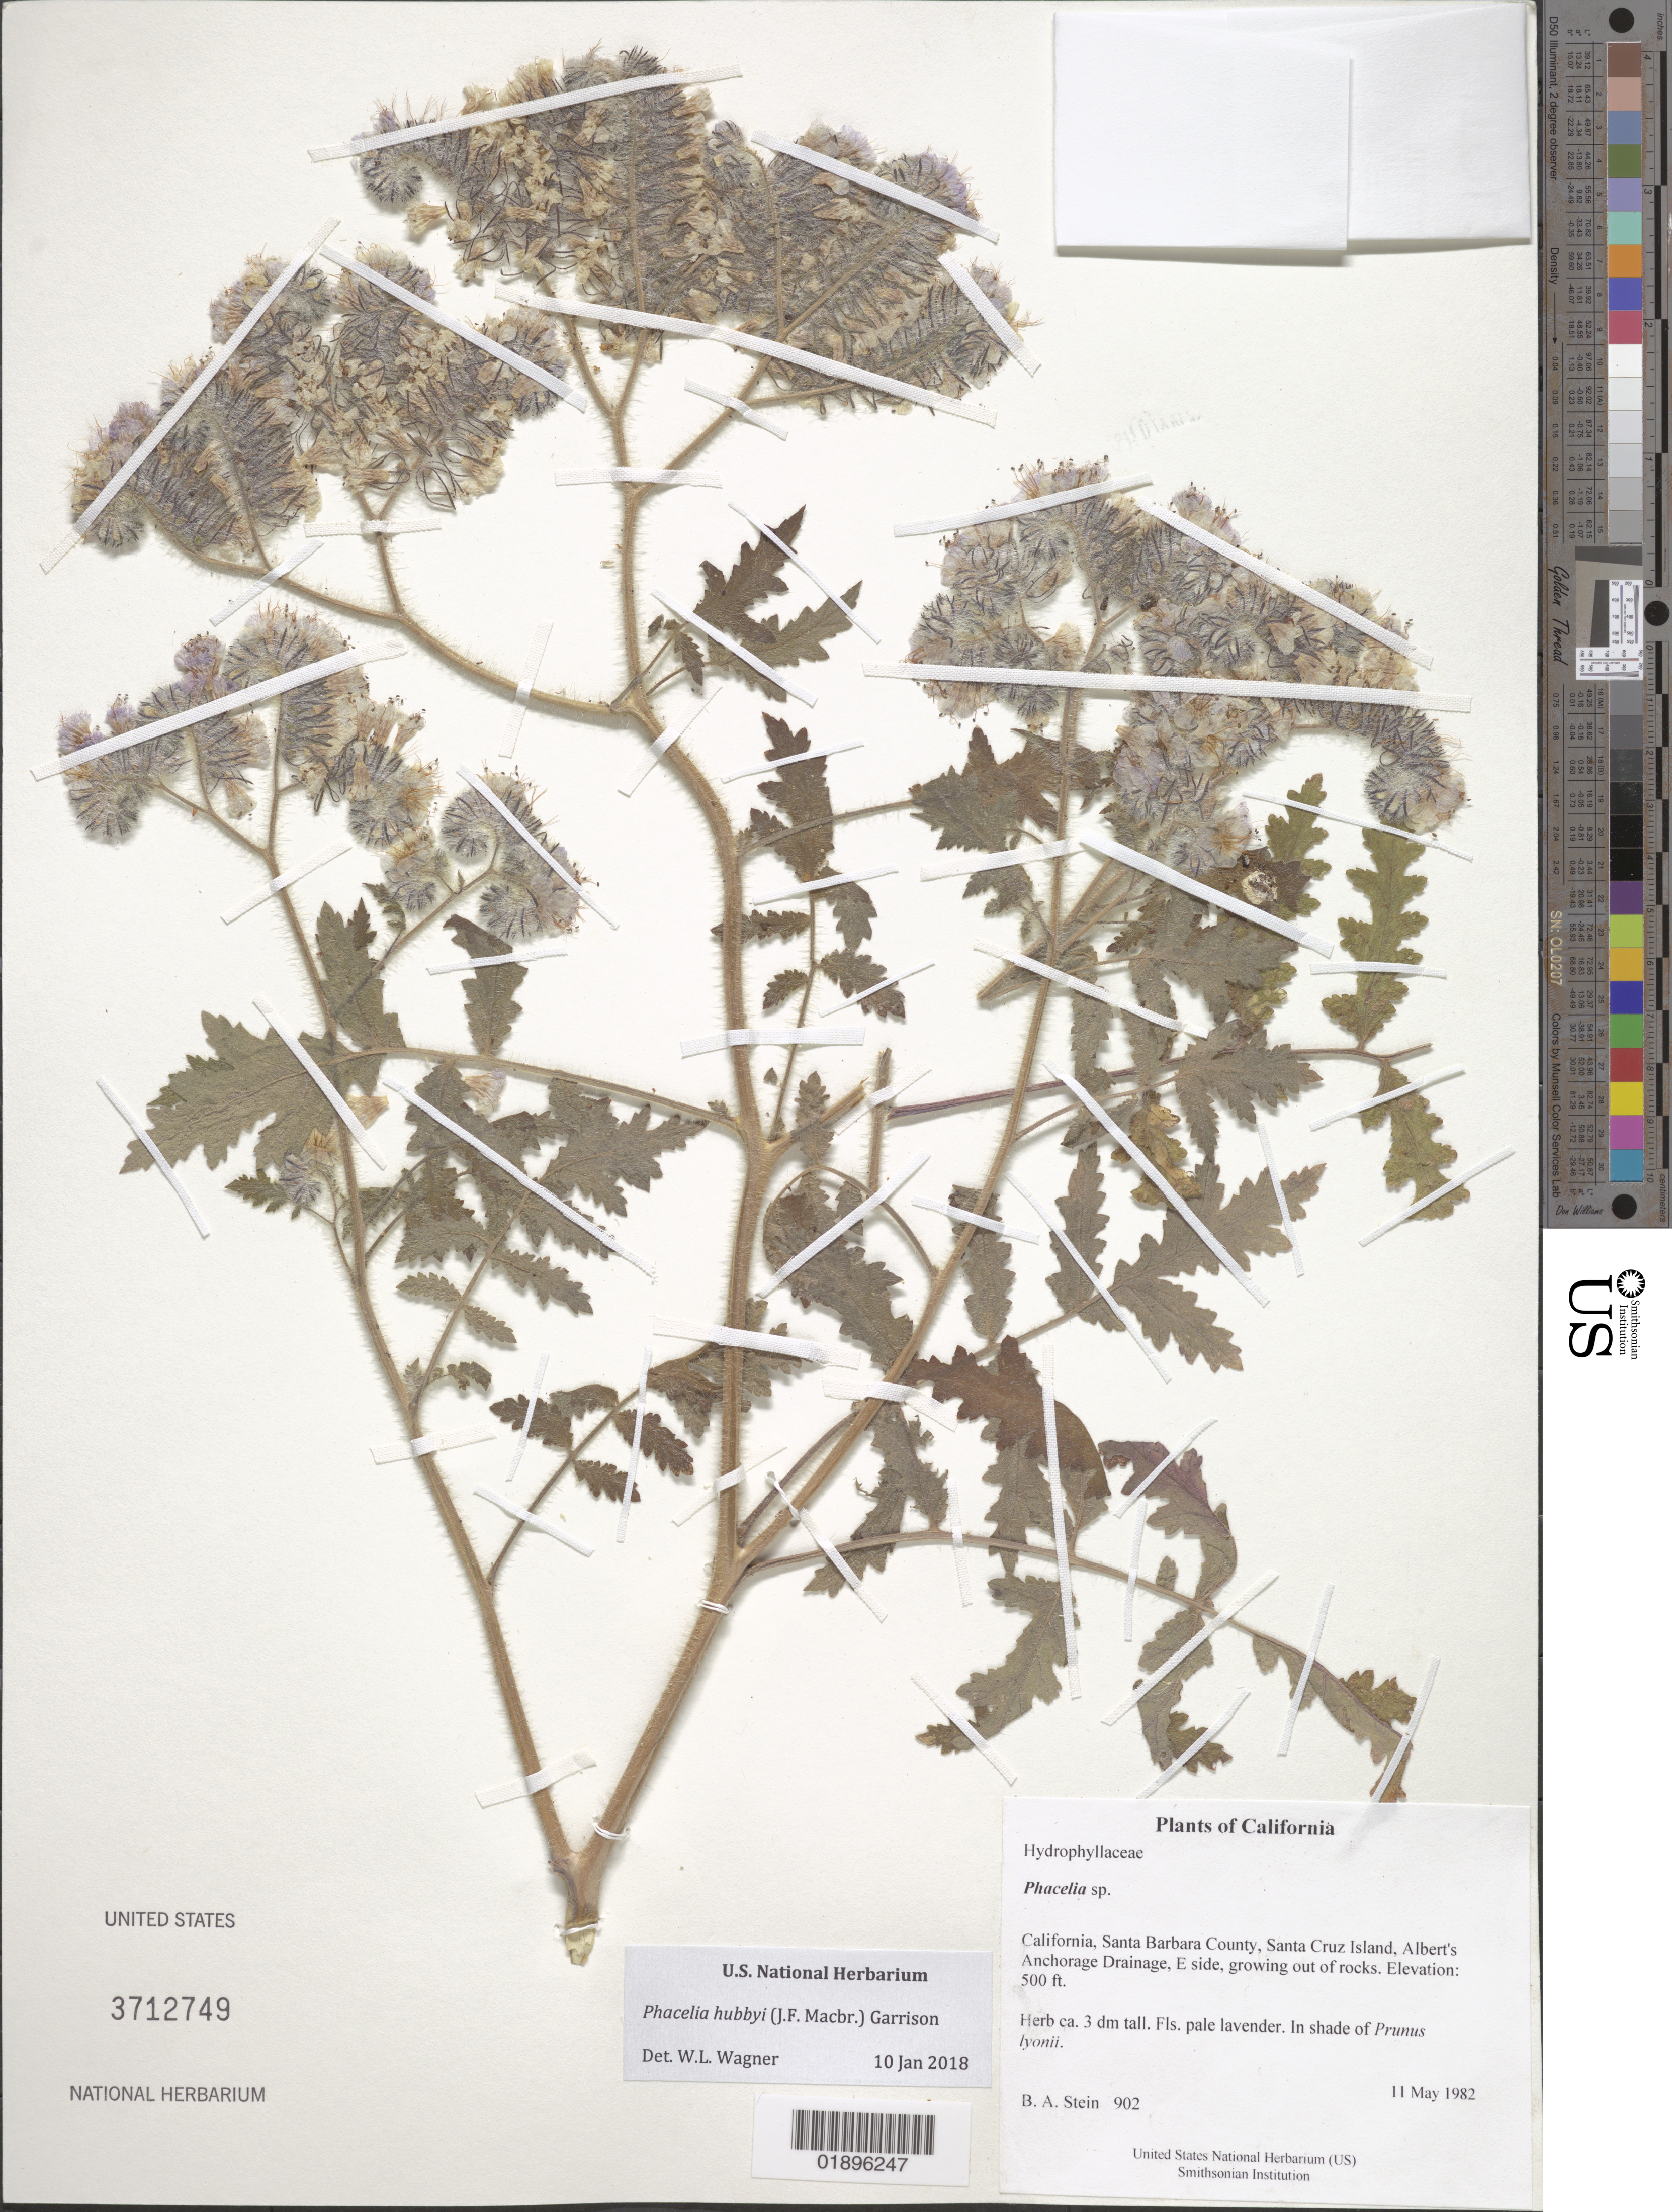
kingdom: Plantae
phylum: Tracheophyta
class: Magnoliopsida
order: Boraginales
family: Hydrophyllaceae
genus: Phacelia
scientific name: Phacelia cicutaria var. hubbyi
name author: (J.F. Macbr.) J.T. Howell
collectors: B. A. Stein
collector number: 902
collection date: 1982-05-11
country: United States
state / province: California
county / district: Santa Barbara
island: Santa Cruz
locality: Albert's Anchorage Drainage, E side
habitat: In shade of Prunus lyonii, growing out of rocks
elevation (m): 152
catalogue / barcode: US 3712749